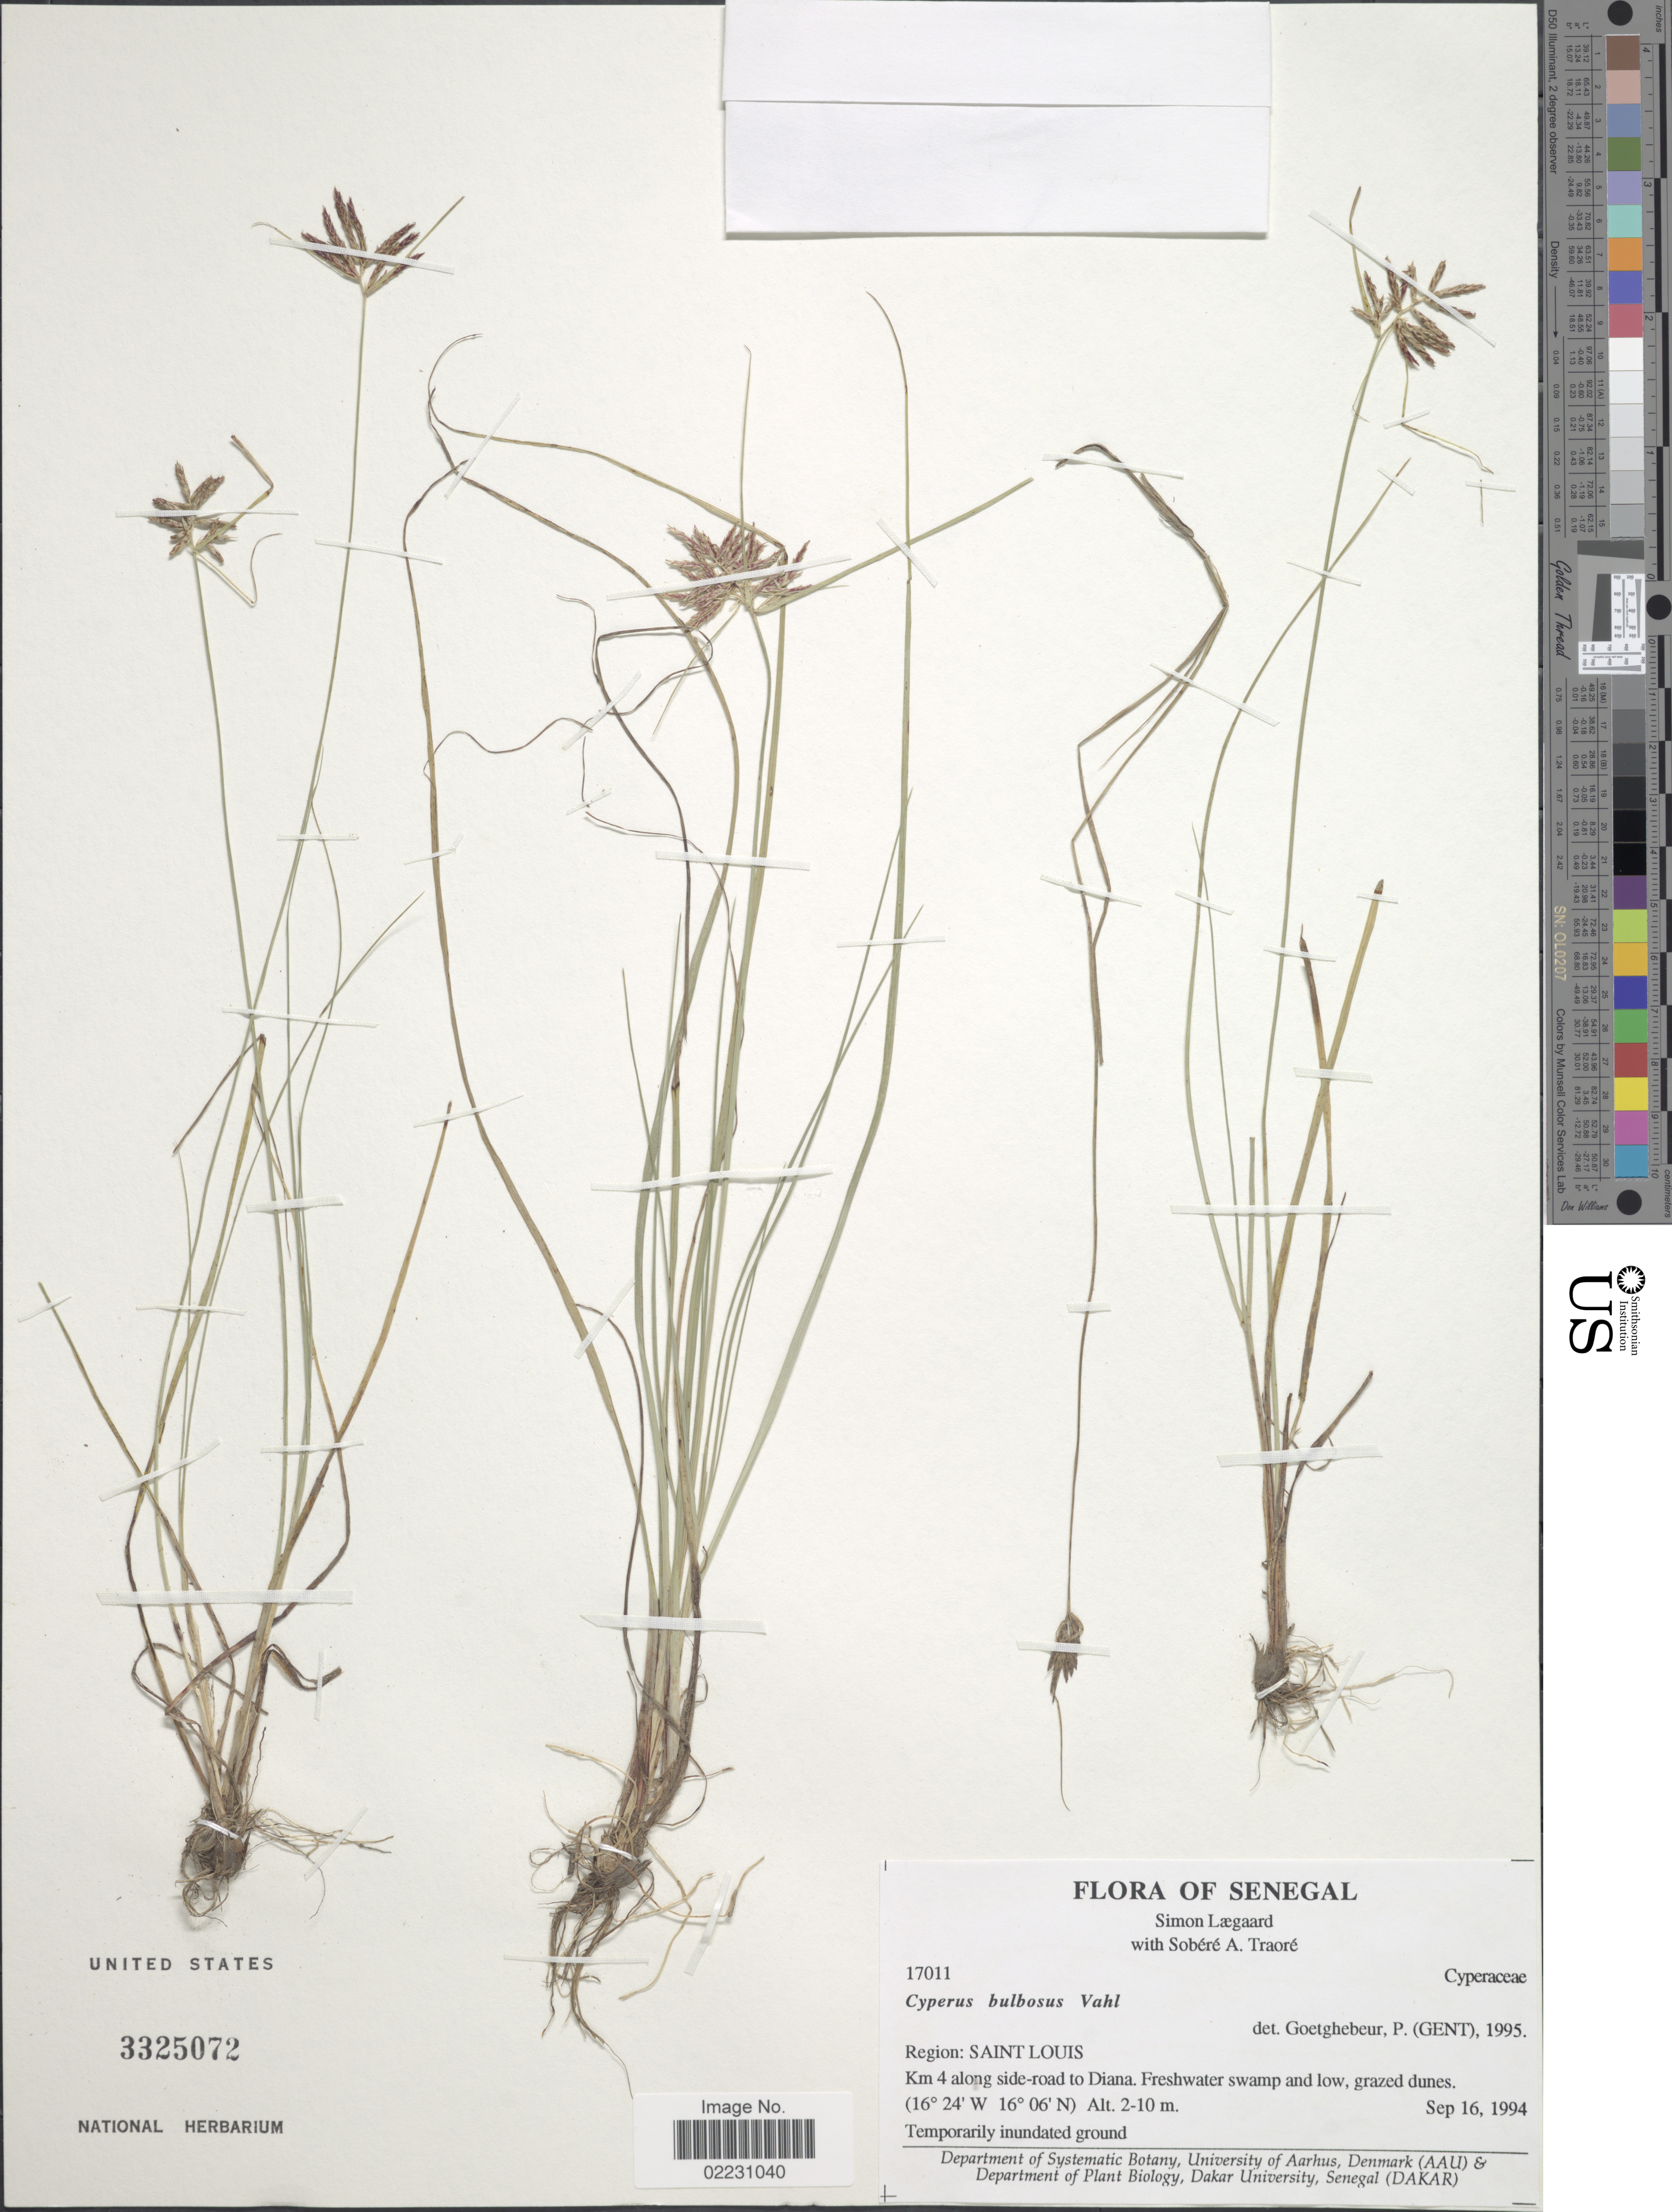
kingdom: Plantae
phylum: Tracheophyta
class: Liliopsida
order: Poales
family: Cyperaceae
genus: Cyperus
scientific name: Cyperus bulbosus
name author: Vahl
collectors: S. Lægaard & S. Traore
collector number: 17011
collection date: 1994-09-16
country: Senegal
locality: Region: Saint Louis. Km 4 along side-road to Diana.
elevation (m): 2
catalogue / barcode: US 3325072